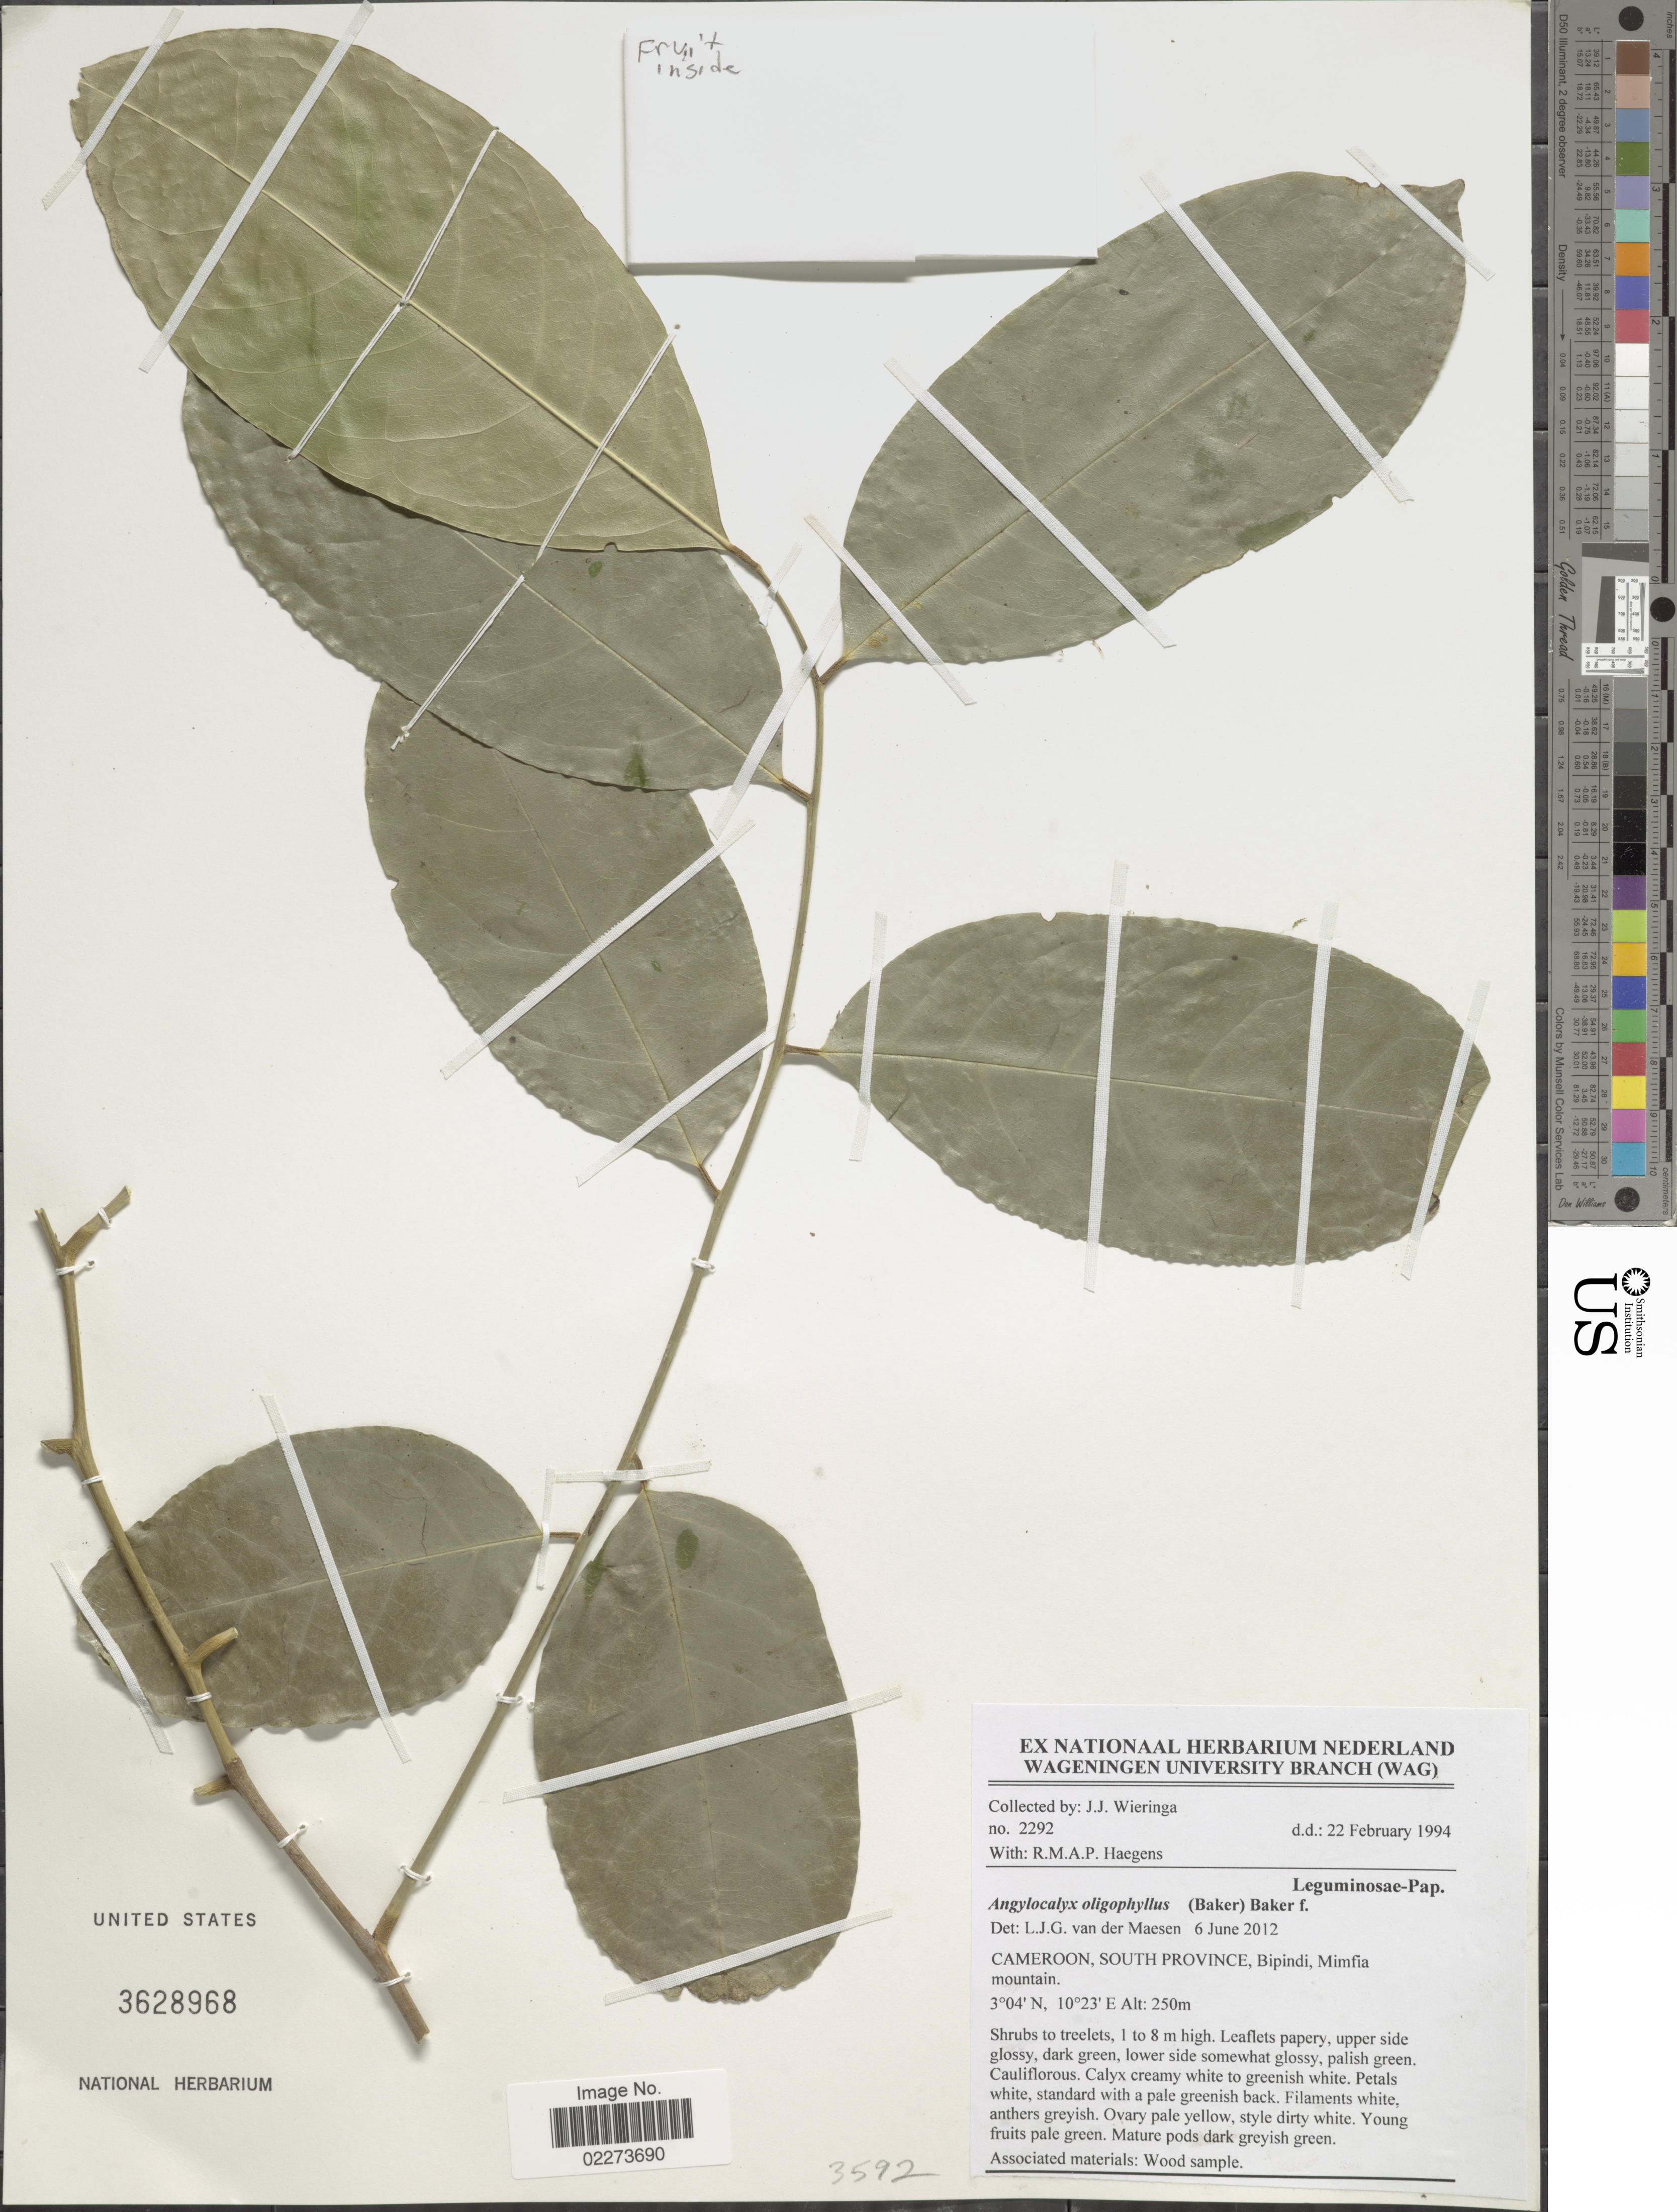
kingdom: Plantae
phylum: Tracheophyta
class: Magnoliopsida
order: Fabales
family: Fabaceae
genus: Angylocalyx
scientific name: Angylocalyx oligophyllus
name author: Baker f.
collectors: J. Wieringa & R. Haegens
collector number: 2292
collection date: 1994-02-22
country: Cameroon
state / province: Sud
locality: Cameroon, South Province, Bipindi, Mimfia mountain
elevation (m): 250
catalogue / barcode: US 3628968